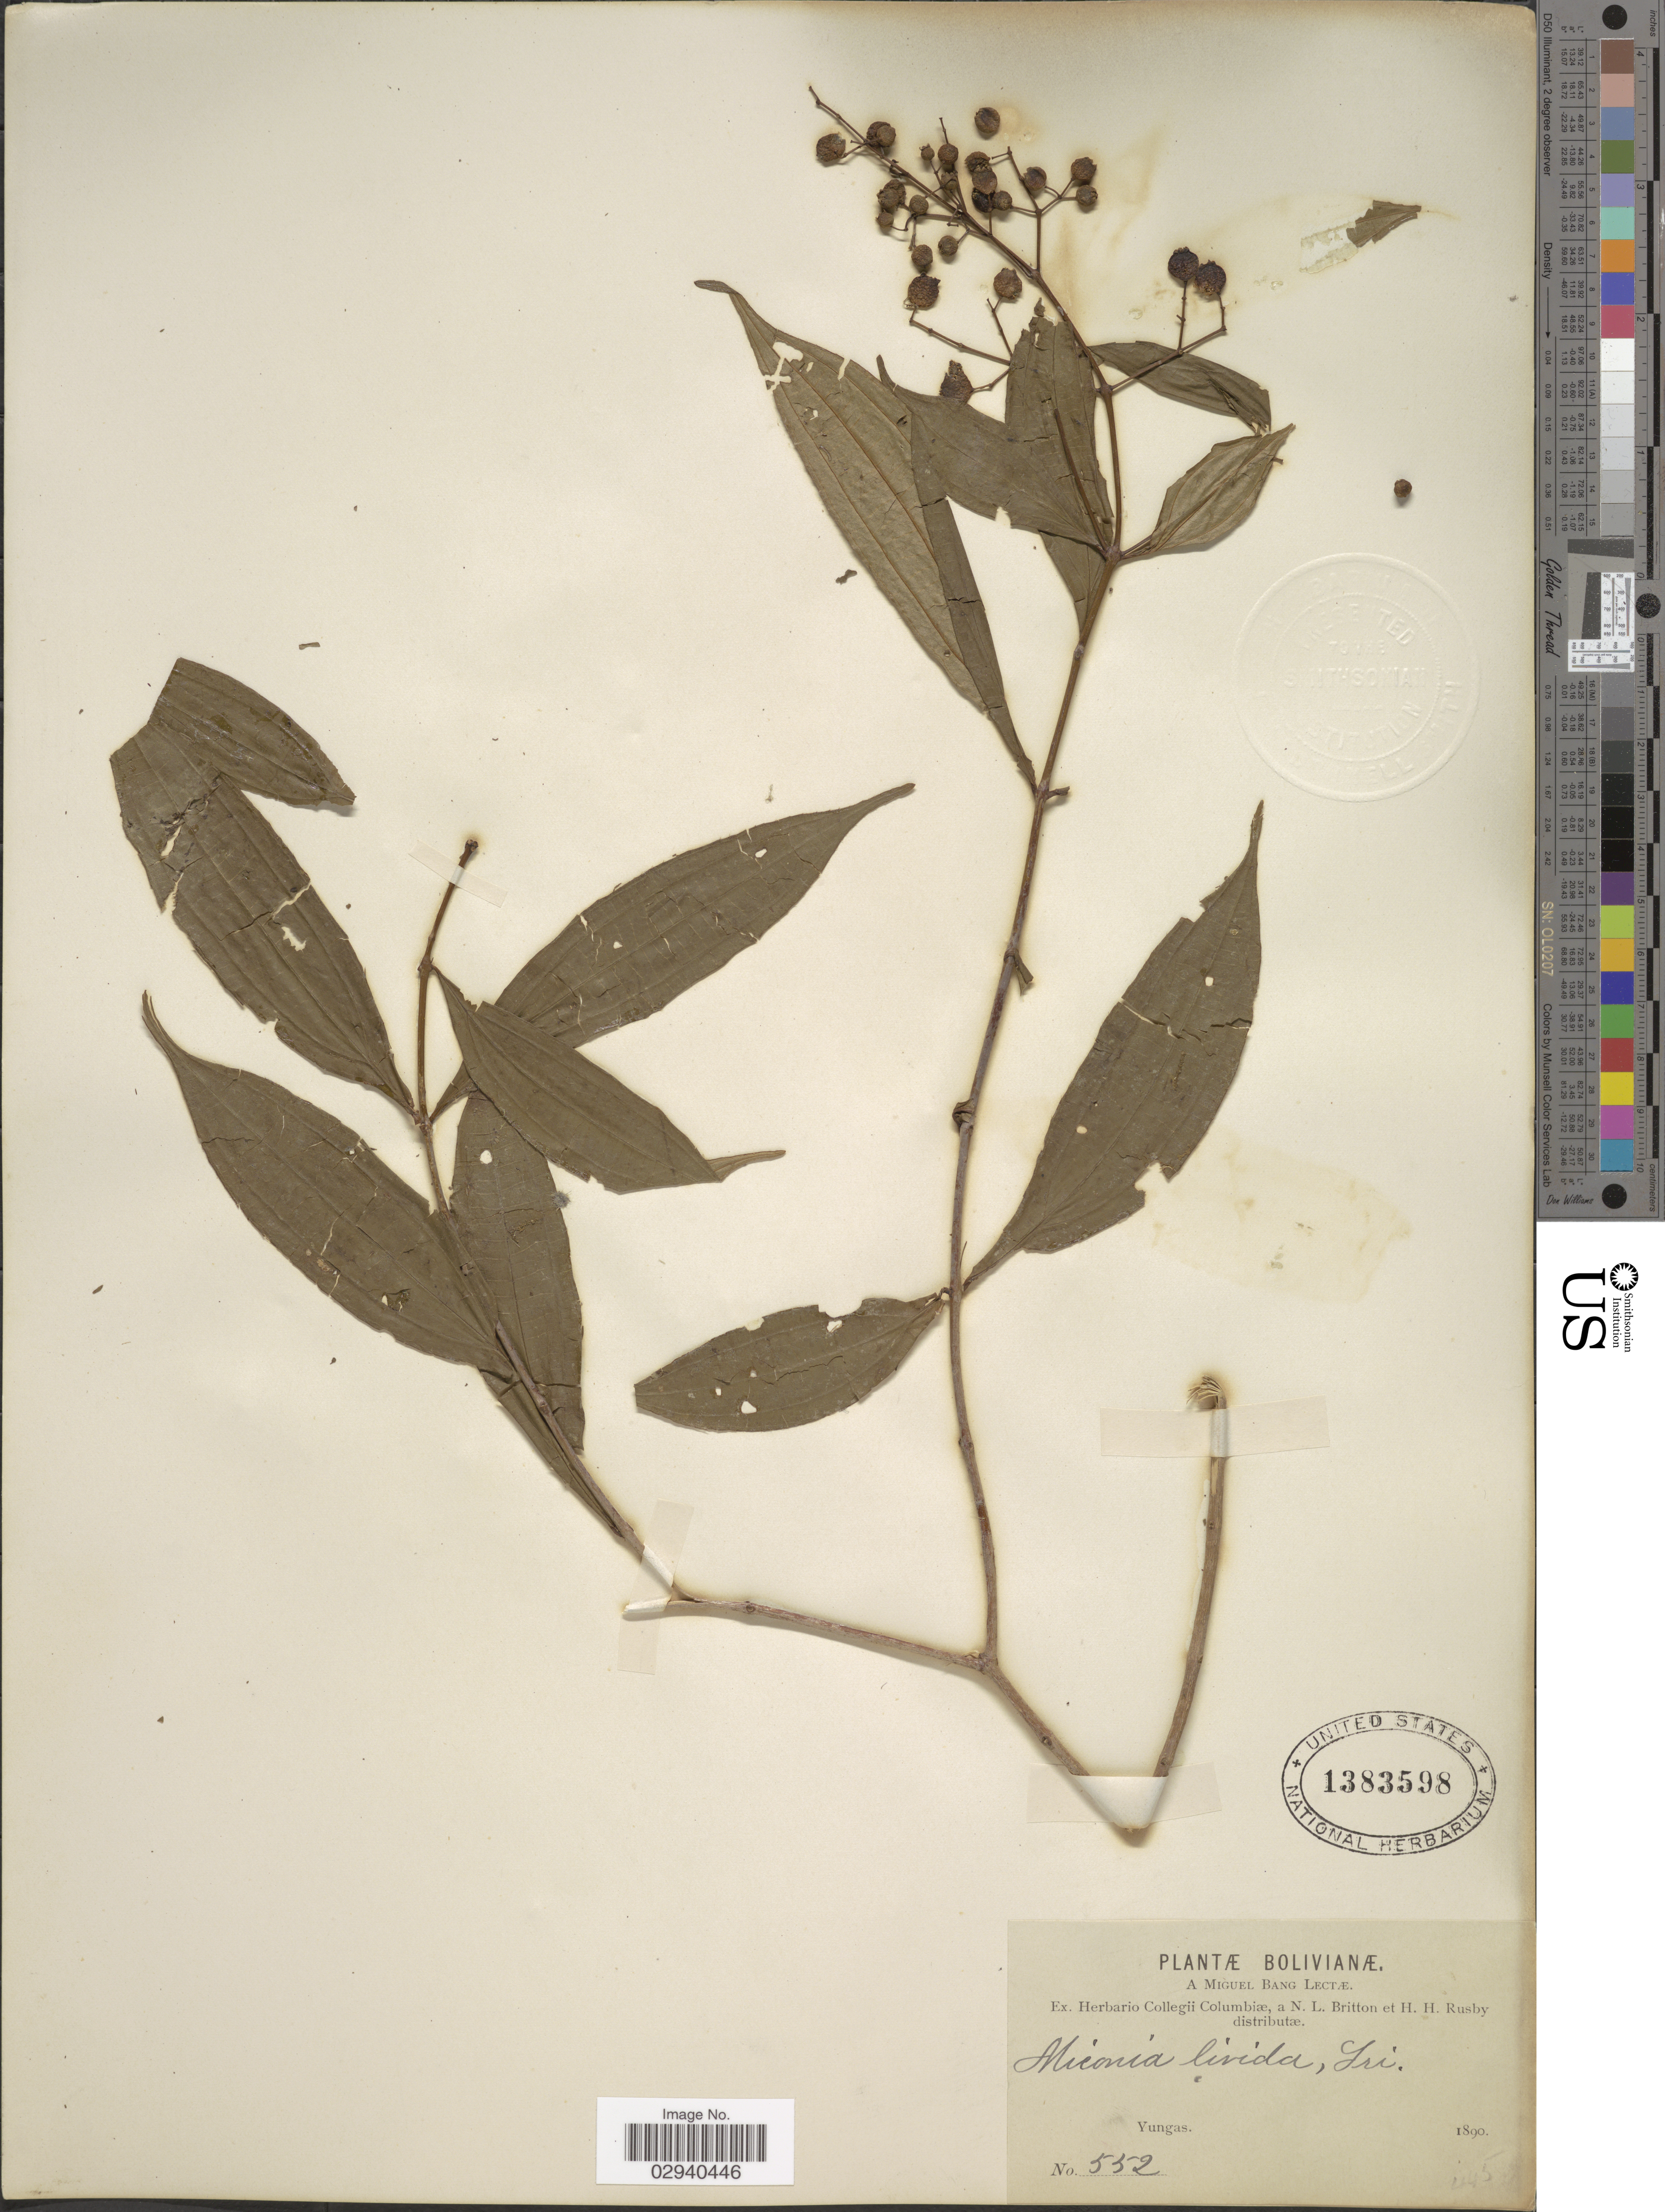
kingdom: Plantae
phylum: Tracheophyta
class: Magnoliopsida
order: Myrtales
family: Melastomataceae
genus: Miconia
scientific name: Miconia livida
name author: Triana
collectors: M. Bang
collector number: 552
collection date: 1890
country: Bolivia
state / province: La Paz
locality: Yungas.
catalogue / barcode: US 1383598